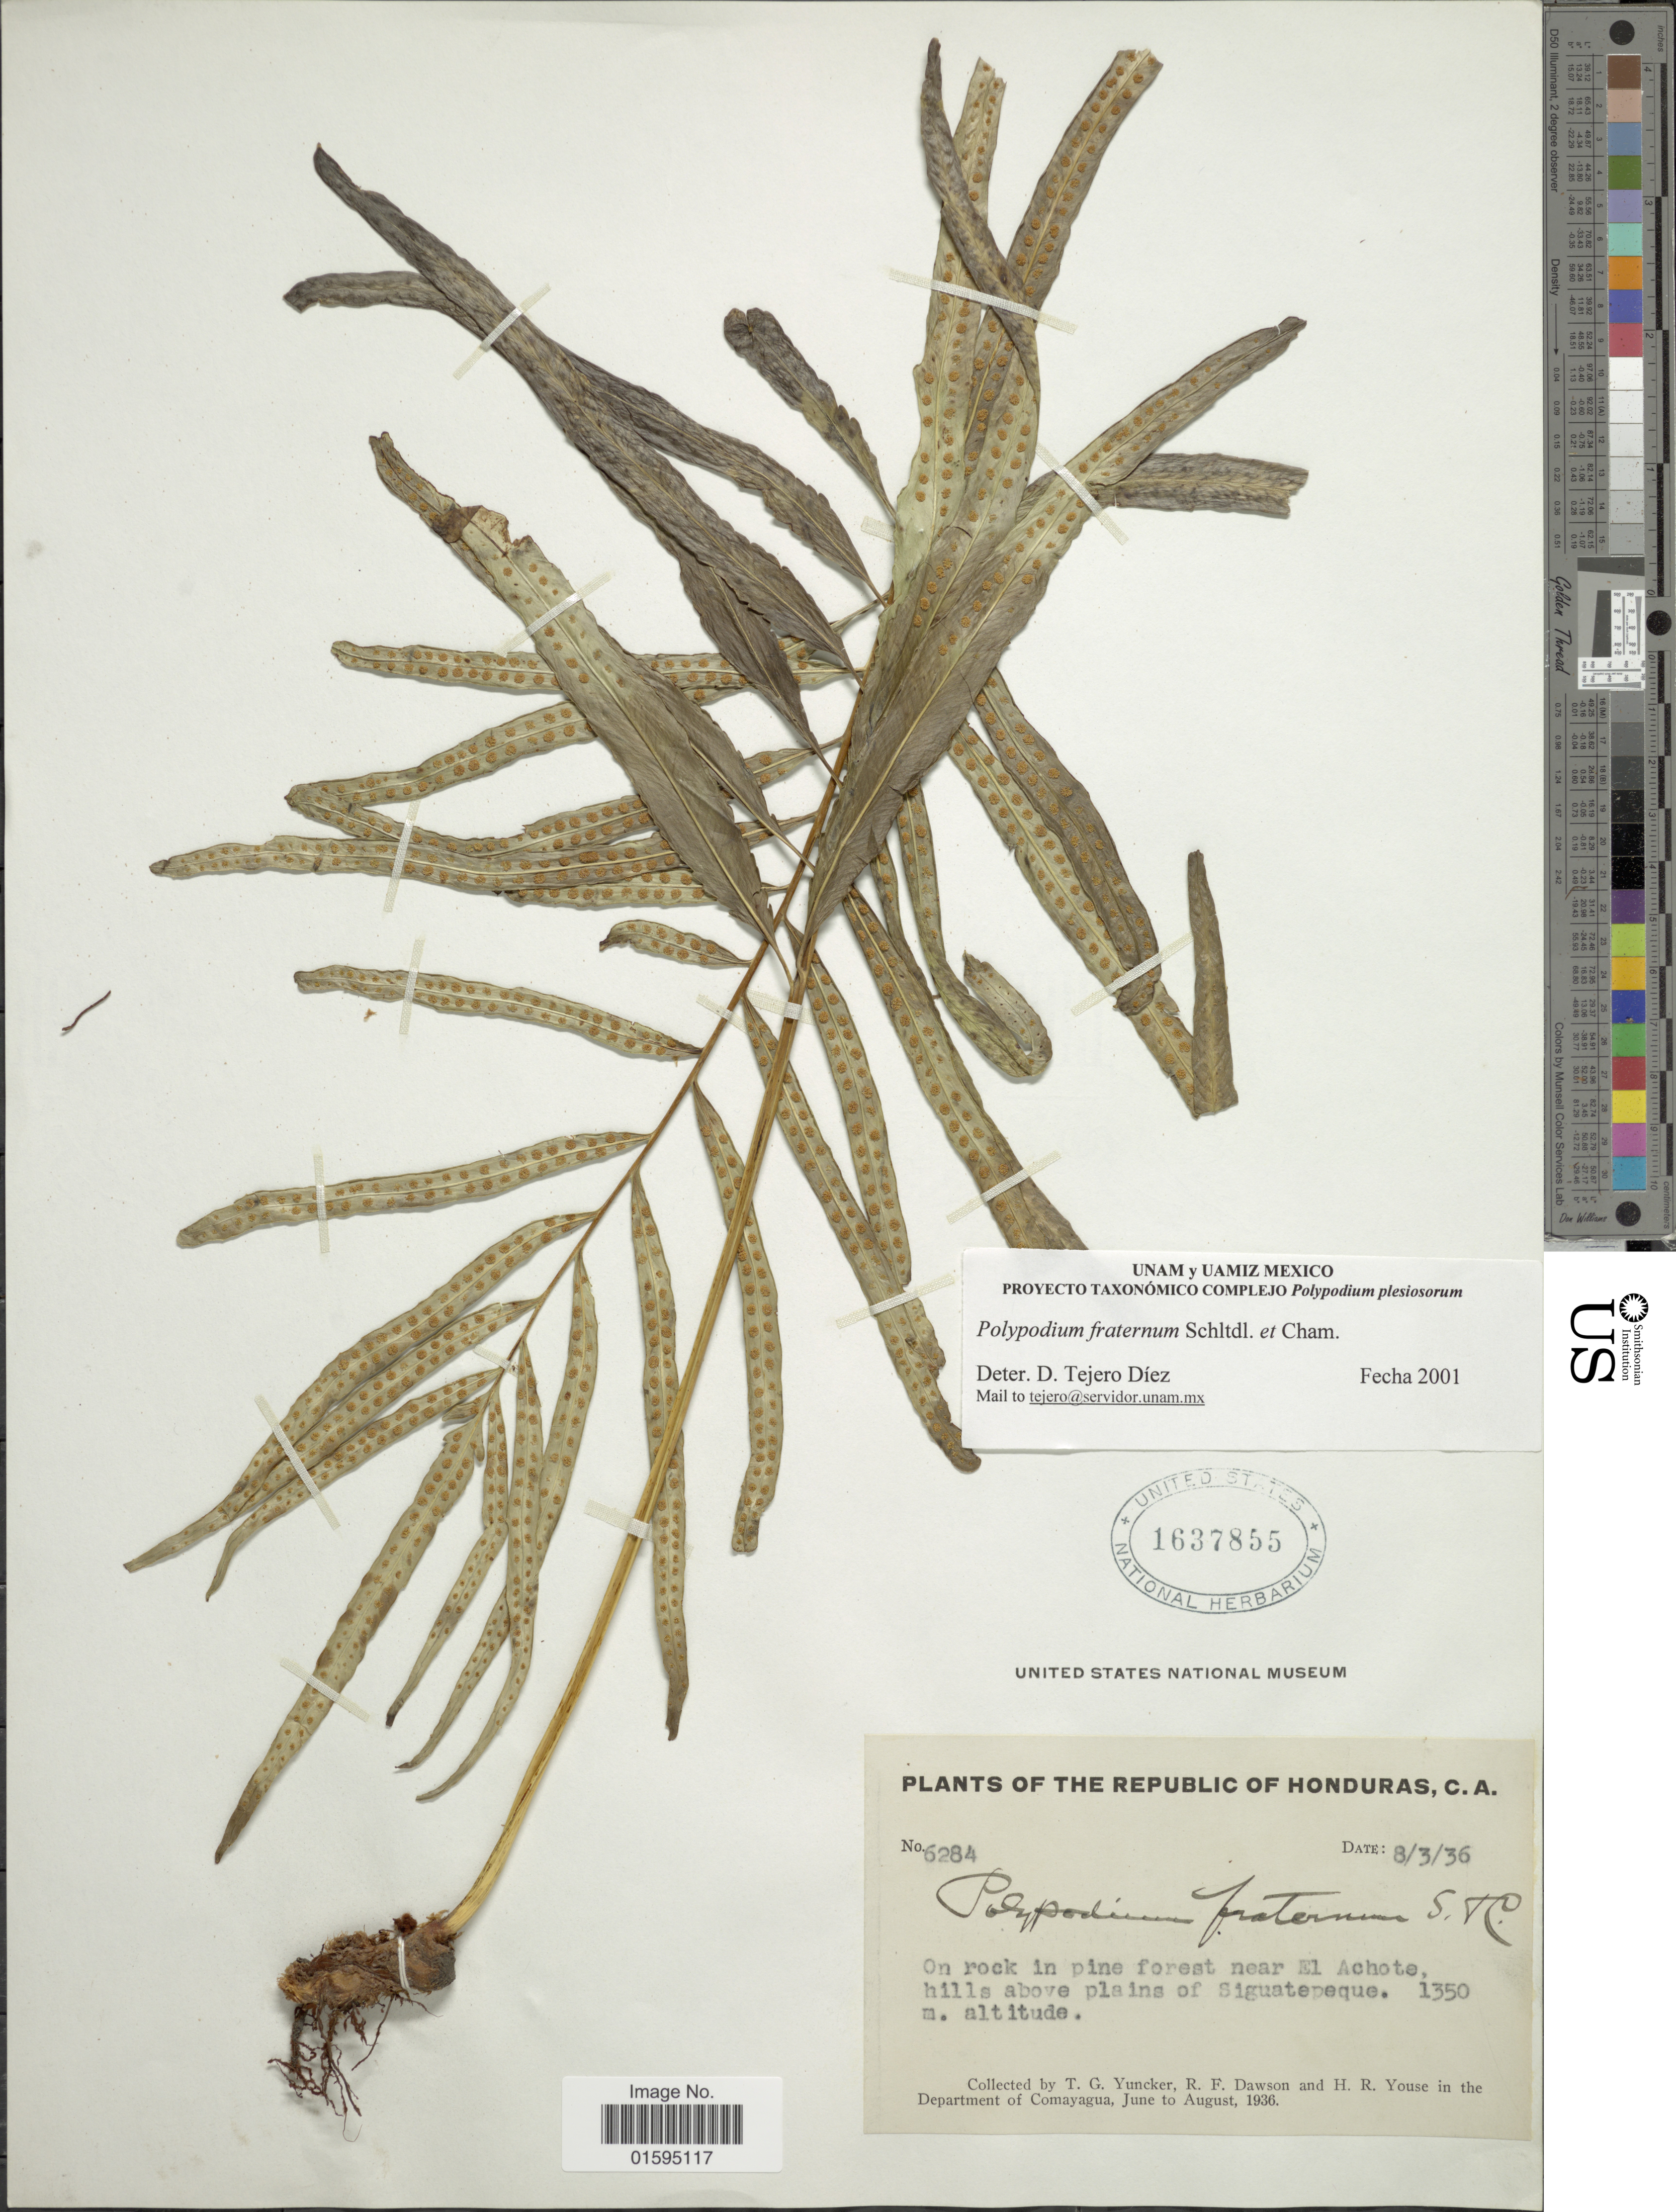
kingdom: Plantae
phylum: Tracheophyta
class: Polypodiopsida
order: Polypodiales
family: Polypodiaceae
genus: Polypodium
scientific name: Polypodium fraternum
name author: Schltdl. & Cham.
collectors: T. G. Yuncker, R. F. Dawson & H. Youse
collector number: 6284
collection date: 1936-03-08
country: Honduras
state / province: Comayagua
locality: On rock in pine forest near El Achote hills above plains of Siguatepeque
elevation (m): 1350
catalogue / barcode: US 1637855